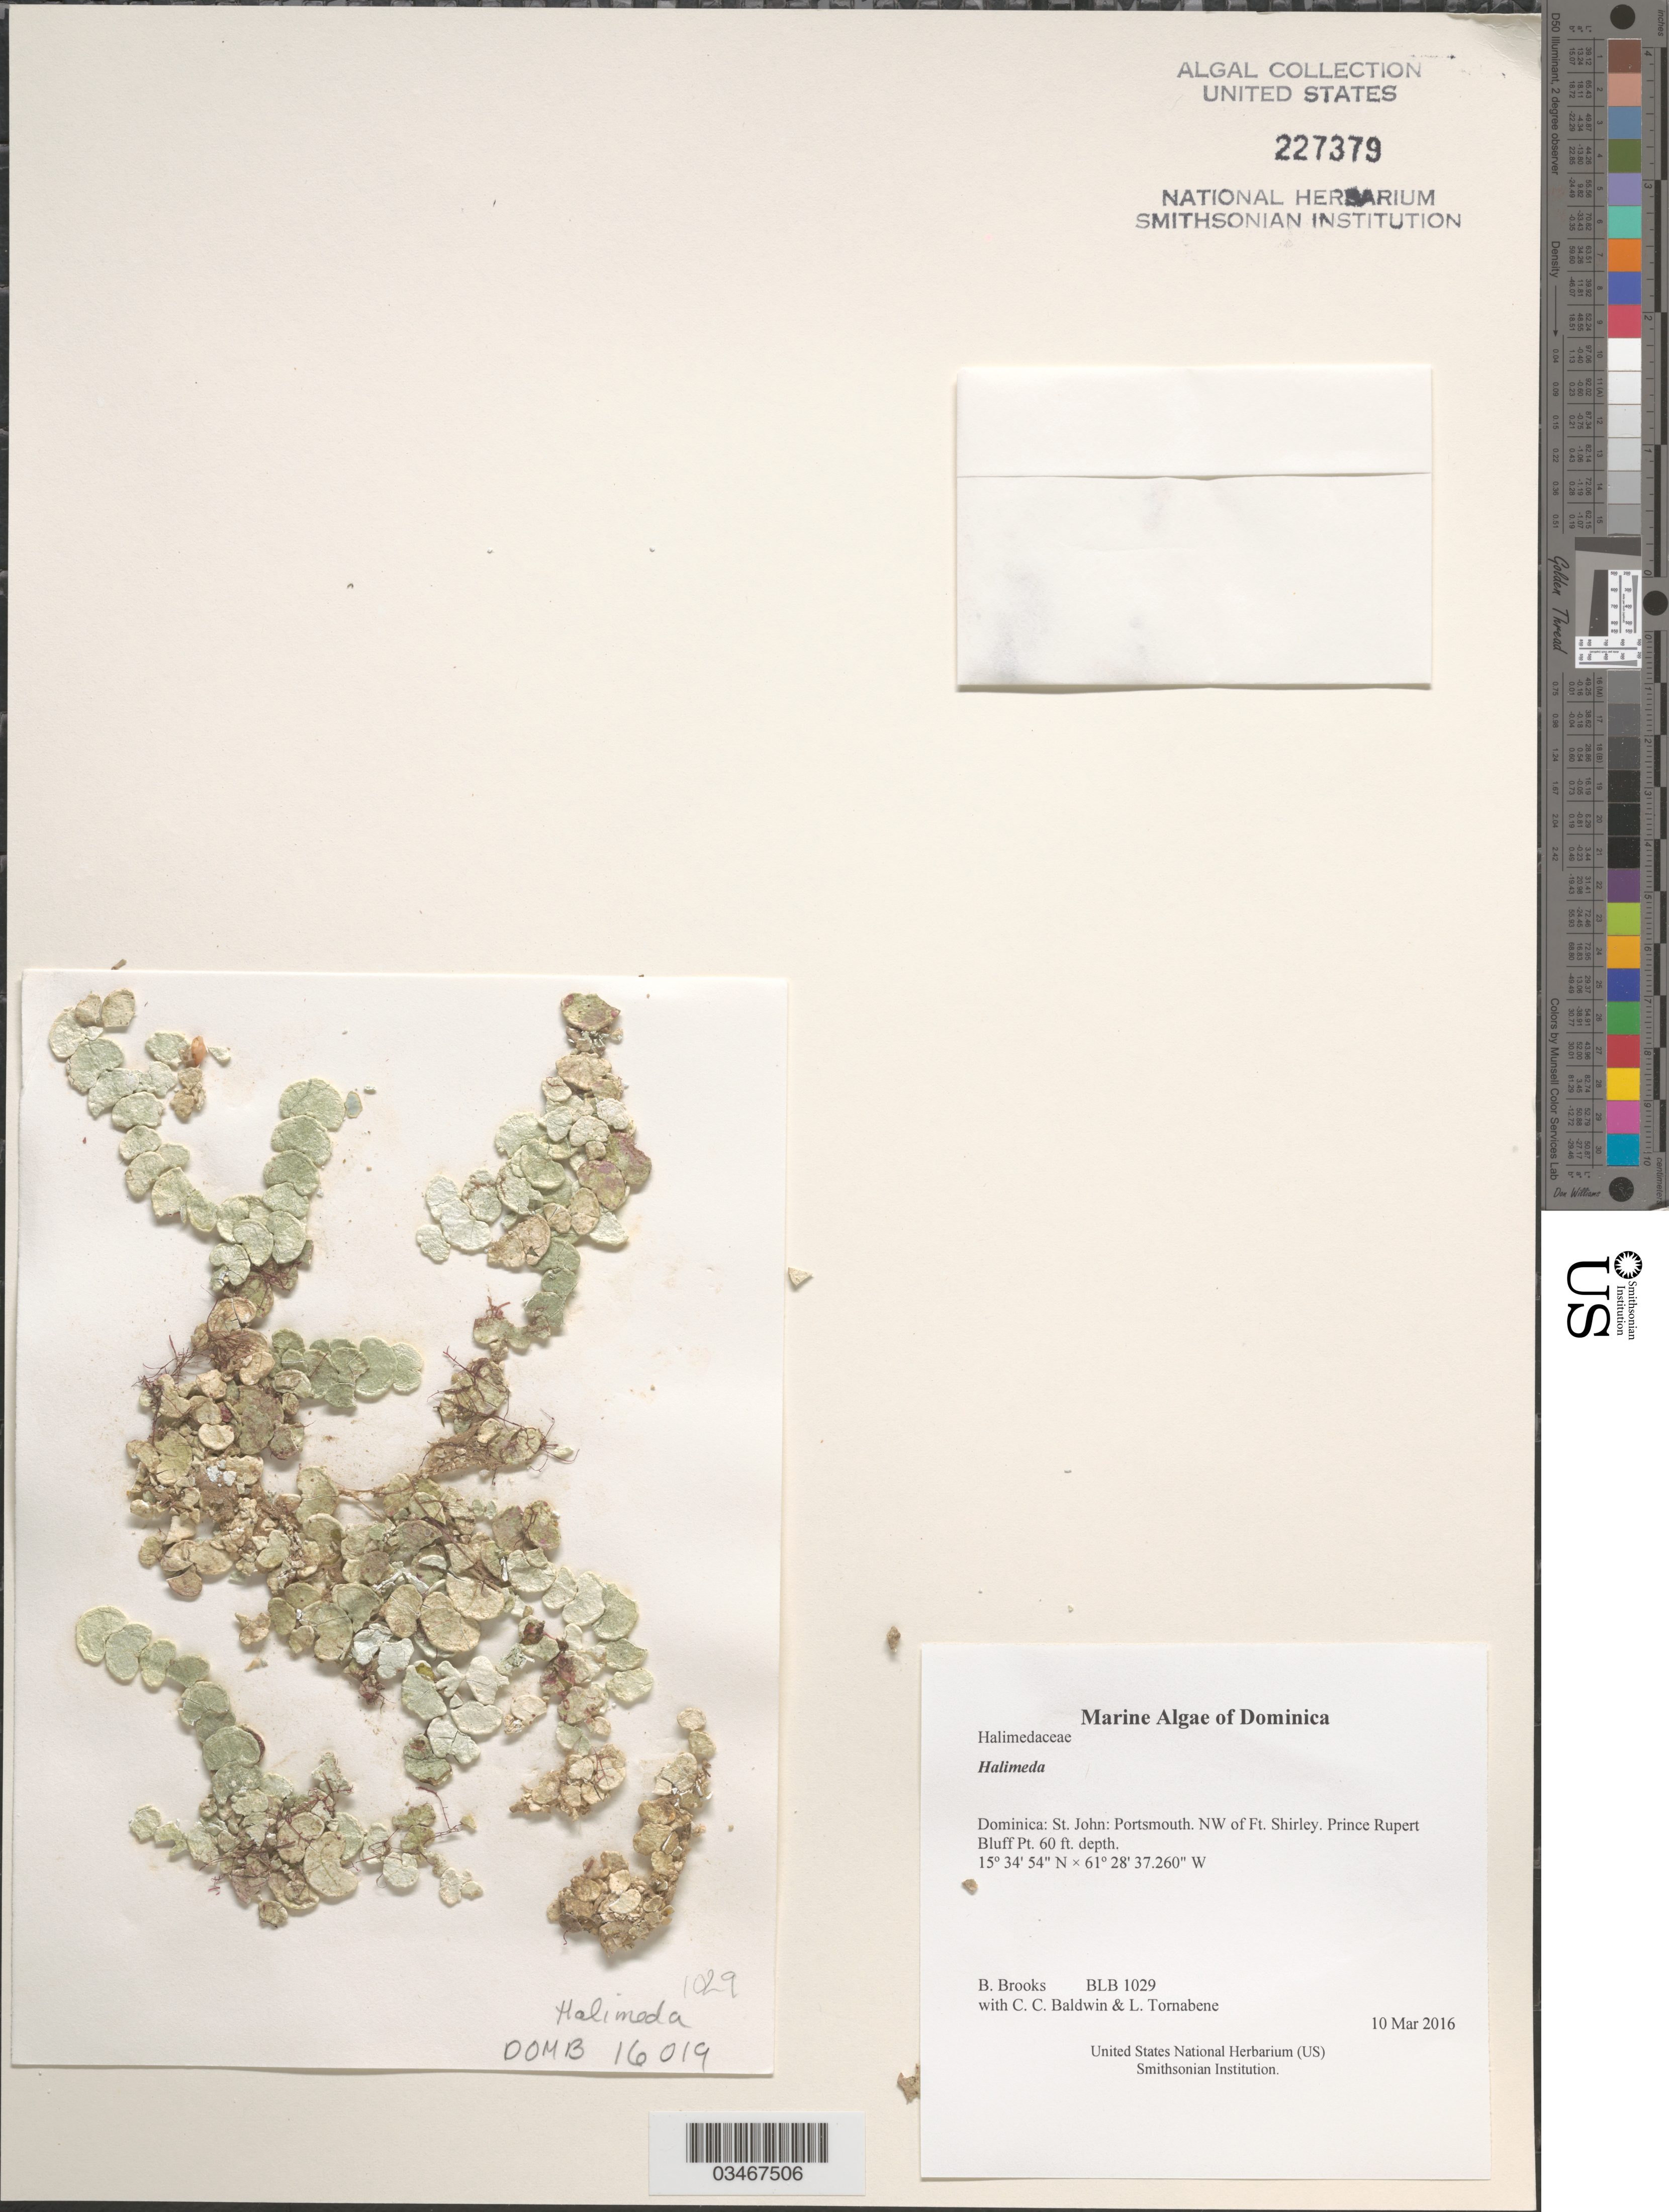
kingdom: Plantae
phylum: Chlorophyta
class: Ulvophyceae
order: Bryopsidales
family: Halimedaceae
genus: Halimeda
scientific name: Halimeda sp.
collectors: B. Brooks, C. C. Baldwin & L. Tornabene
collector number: BLB 1029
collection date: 2016-03-10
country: Dominica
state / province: St. John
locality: Portsmouth. NW of Ft. Shirley. Prince Rubert Bluff Pt.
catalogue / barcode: US 227379